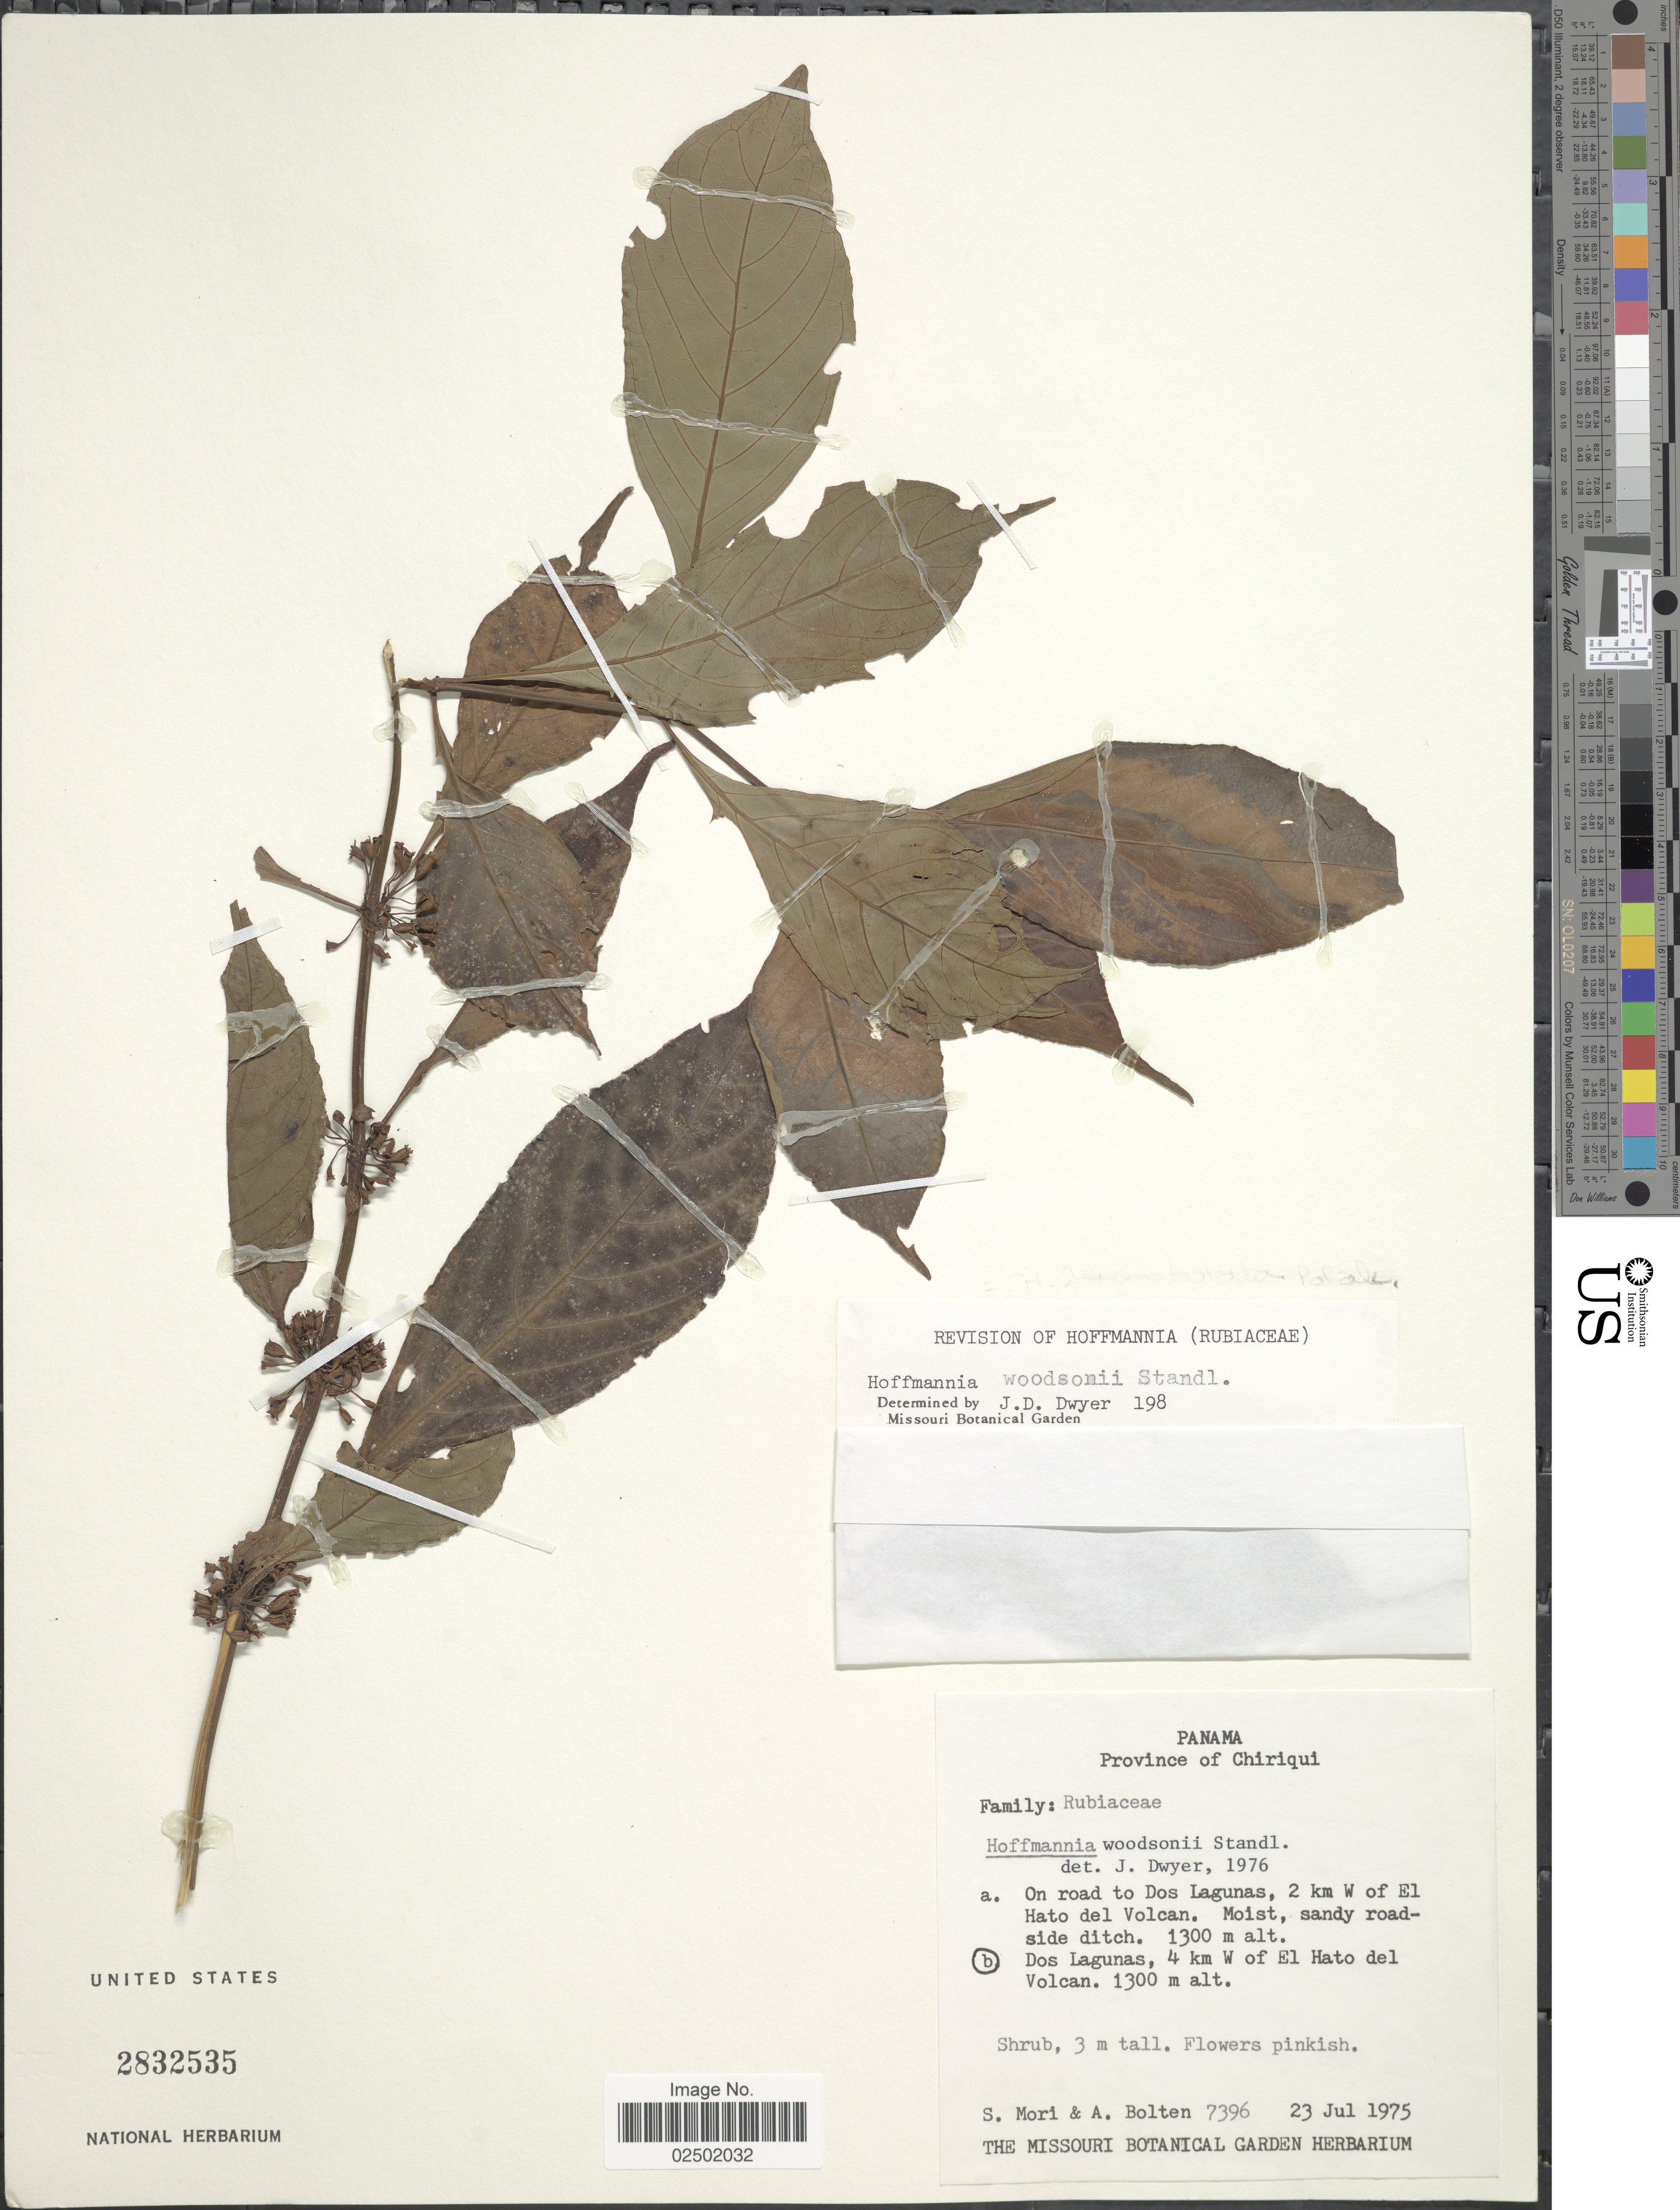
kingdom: Plantae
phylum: Tracheophyta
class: Magnoliopsida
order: Gentianales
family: Rubiaceae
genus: Hoffmannia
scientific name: Hoffmannia woodsonii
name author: Standl.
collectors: S. Mori & A. Bolten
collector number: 7396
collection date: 1975-07-23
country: Panama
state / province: Chiriqui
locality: Dos Lagunas, 4 km W of El Hato del Volcan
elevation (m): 1300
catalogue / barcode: US 2832535